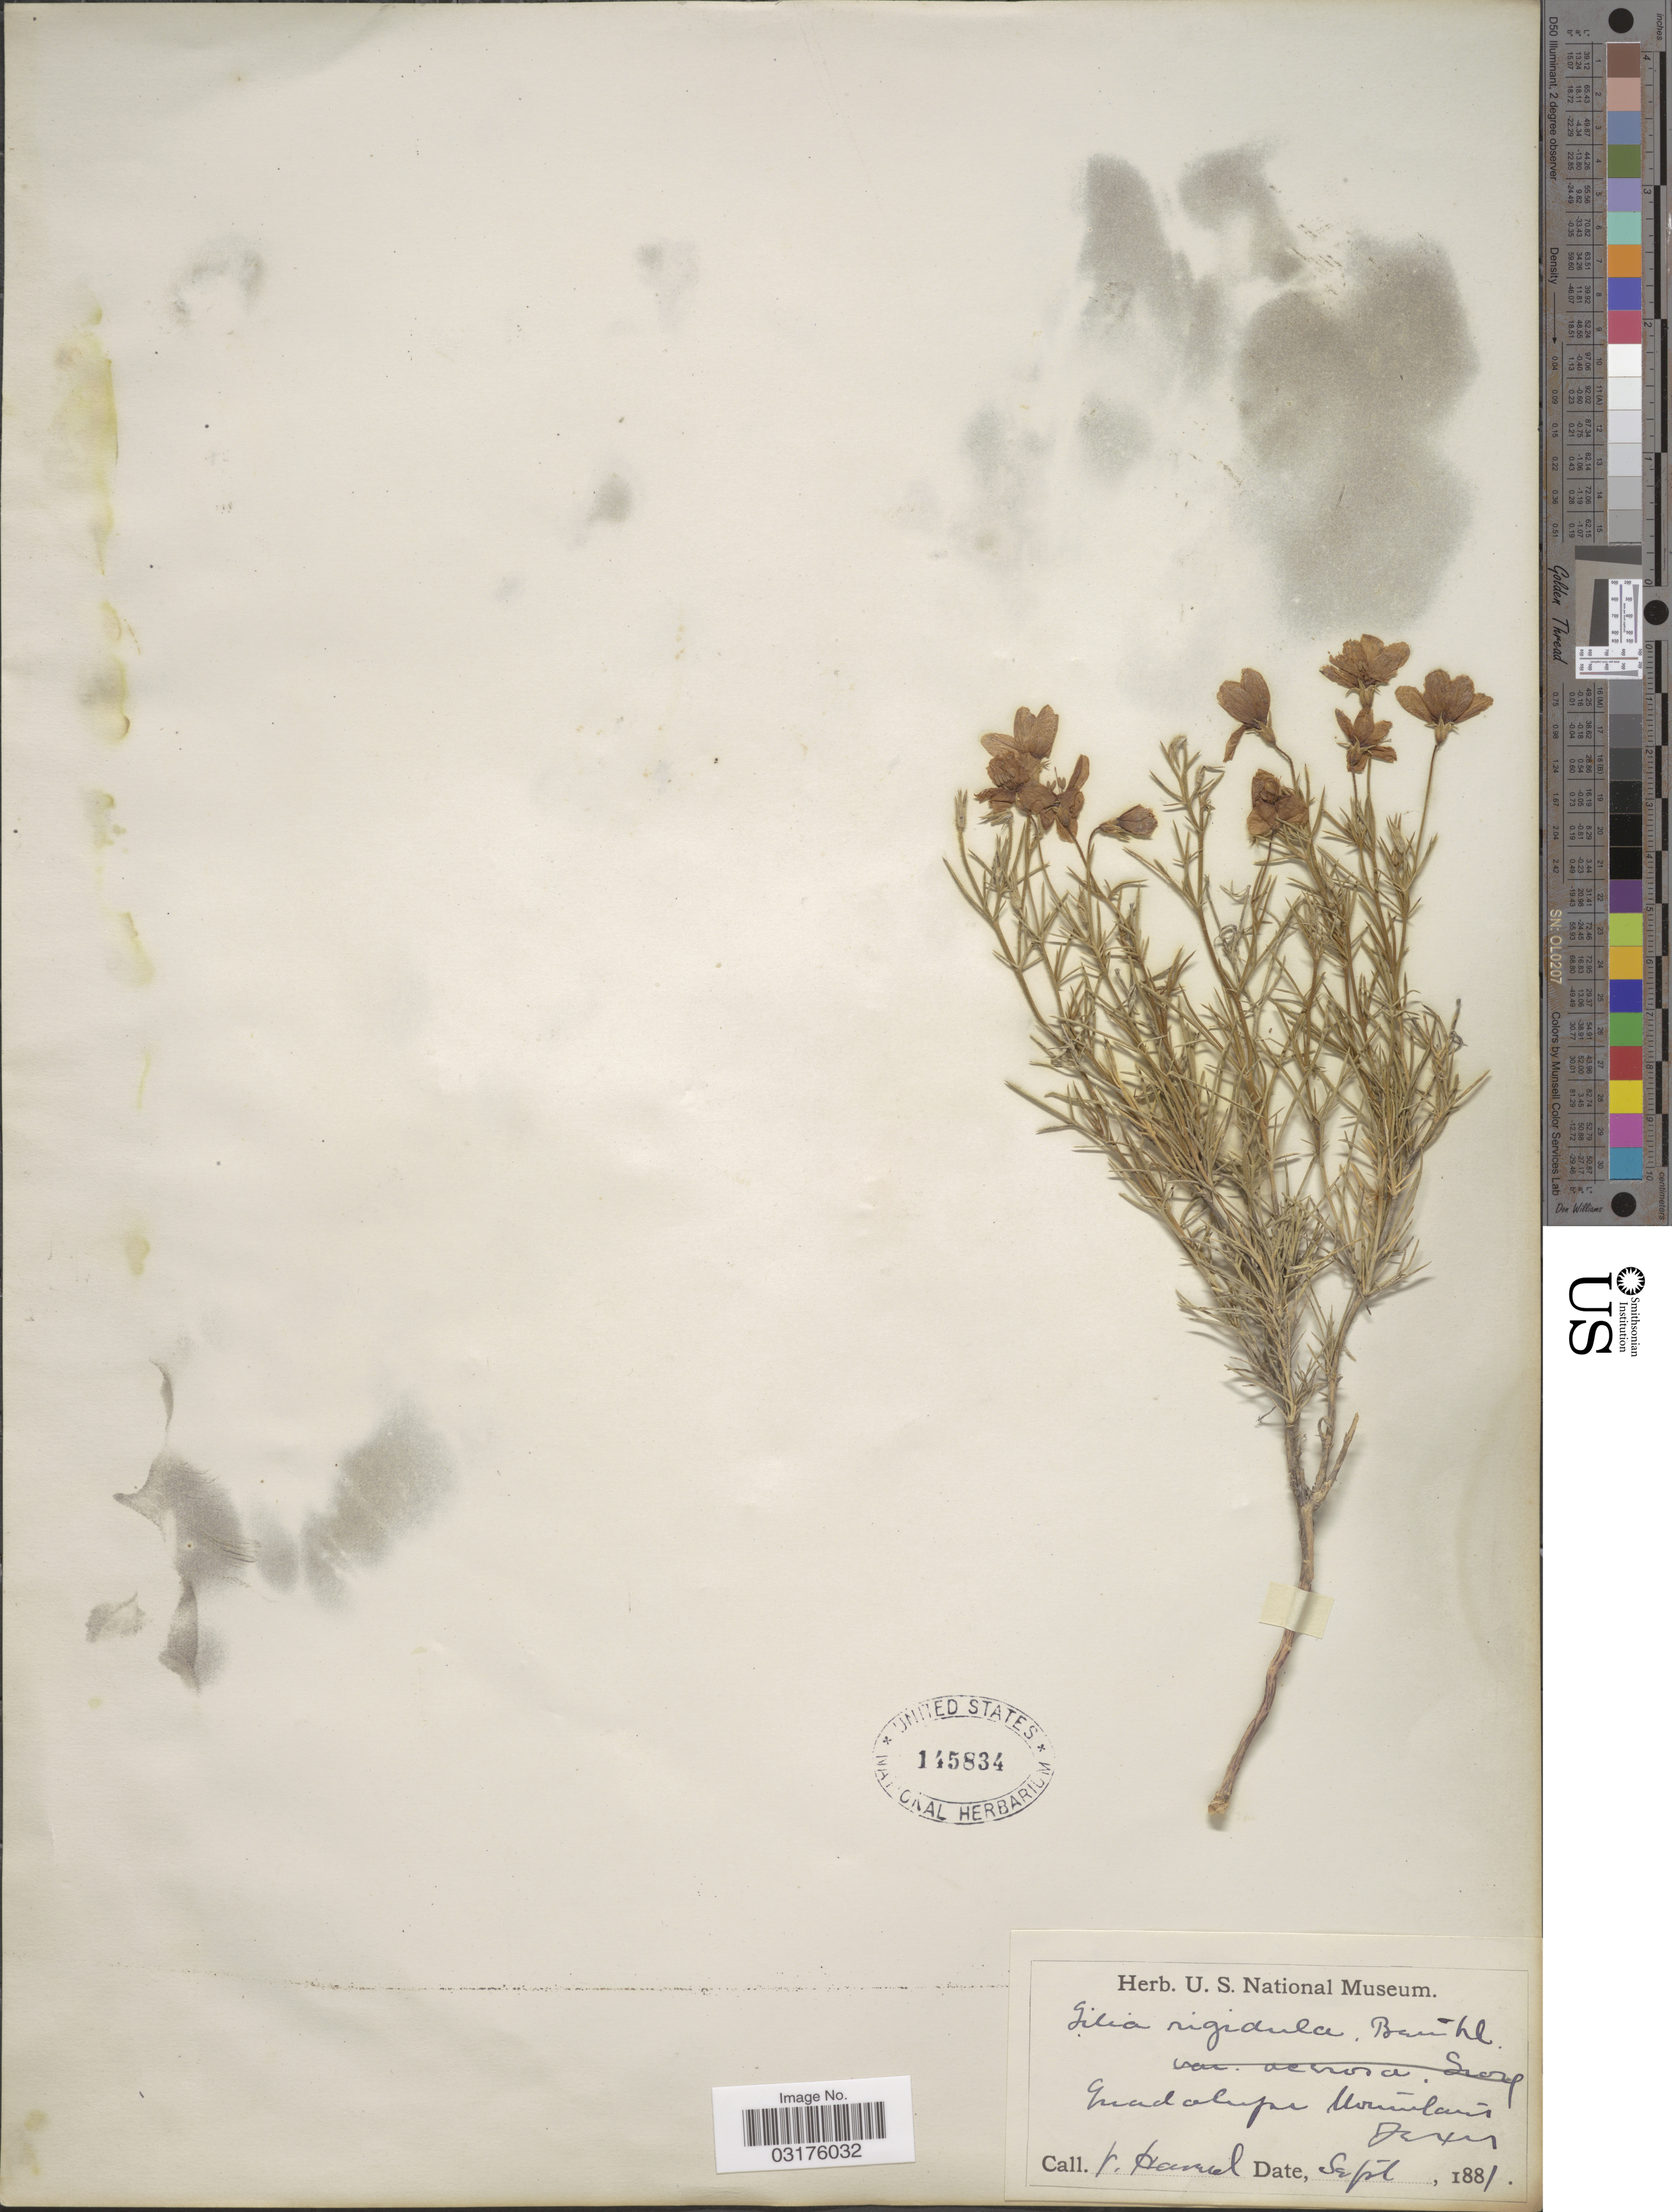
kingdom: Plantae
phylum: Tracheophyta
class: Magnoliopsida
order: Ericales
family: Polemoniaceae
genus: Giliastrum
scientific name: Giliastrum acerosum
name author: (A. Gray) Rydb.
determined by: Strong, Mark T., (BOT), Smithsonian Institution - National Museum of Natural History (UNITED STATES)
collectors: V. Havard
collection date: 1881-09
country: United States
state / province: Texas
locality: Guadalupe Mountains.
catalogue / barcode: US 145834